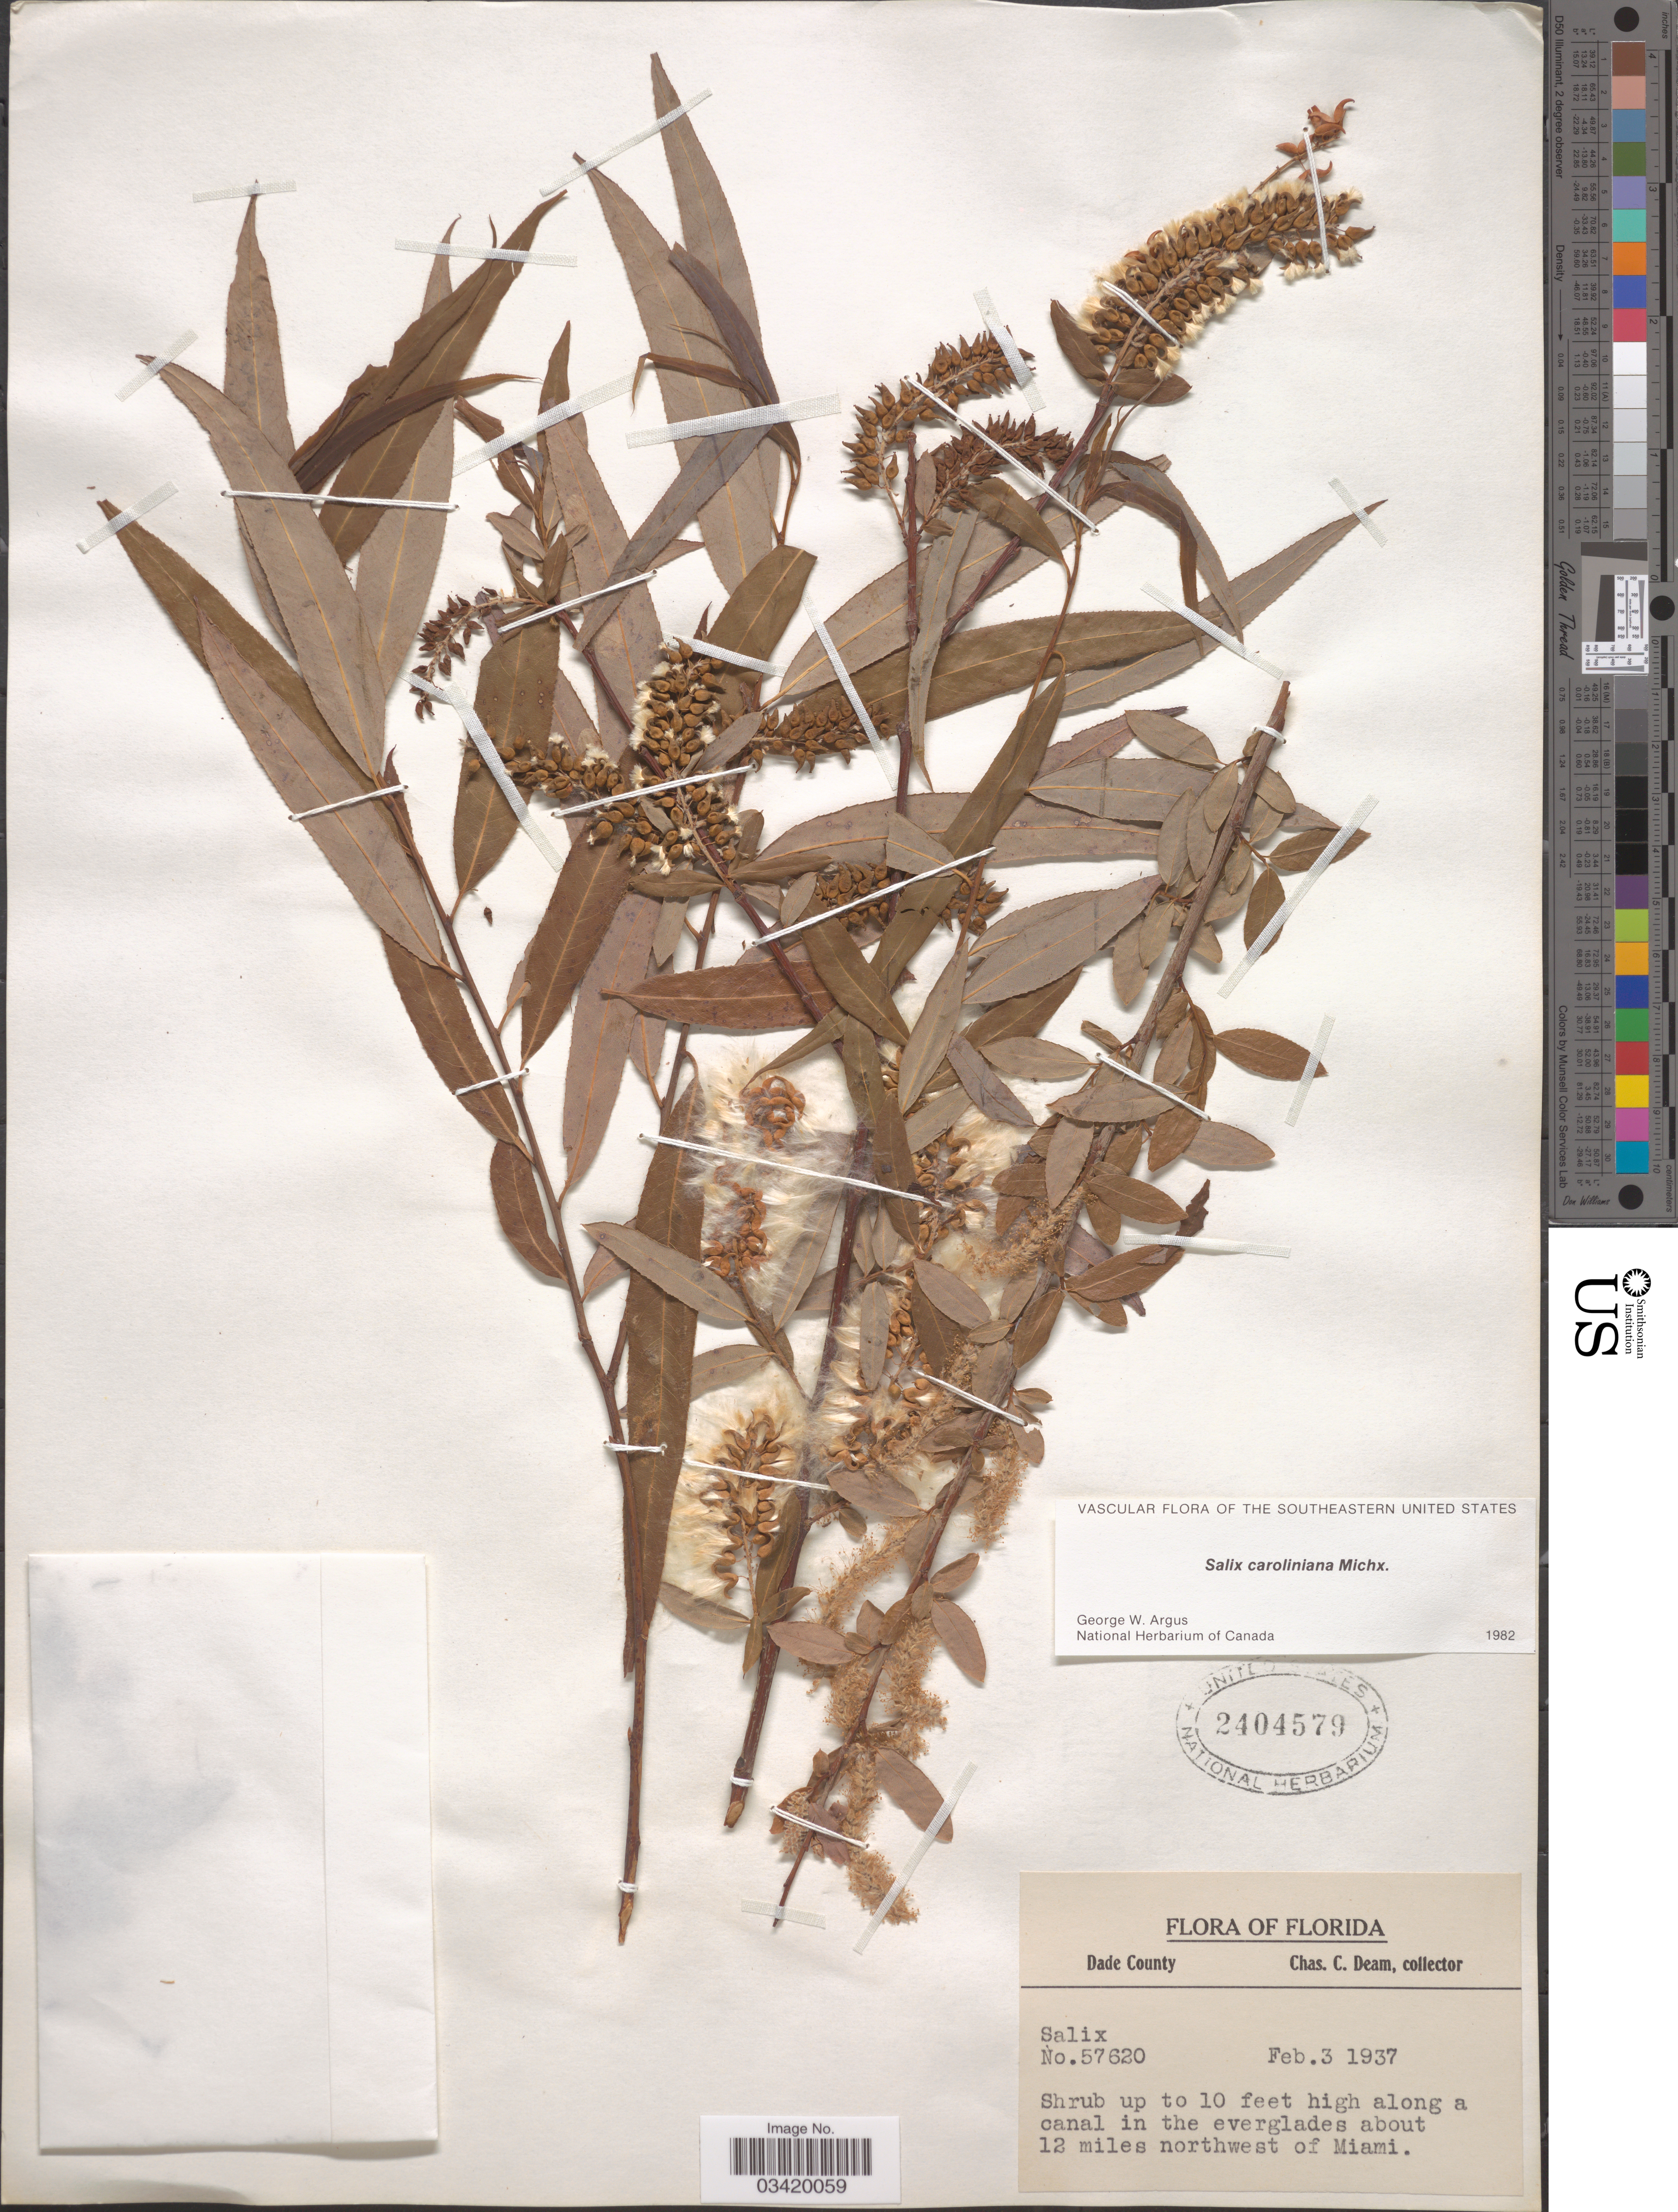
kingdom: Plantae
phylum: Tracheophyta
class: Magnoliopsida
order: Malpighiales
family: Salicaceae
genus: Salix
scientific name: Salix longipes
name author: Shuttlew. ex Andersson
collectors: C. C. Deam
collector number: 57620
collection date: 1937-02-03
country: United States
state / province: Florida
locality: Dade County. Along a canal in the everglades about 12 miles northwest of Miami.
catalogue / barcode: US 2404579